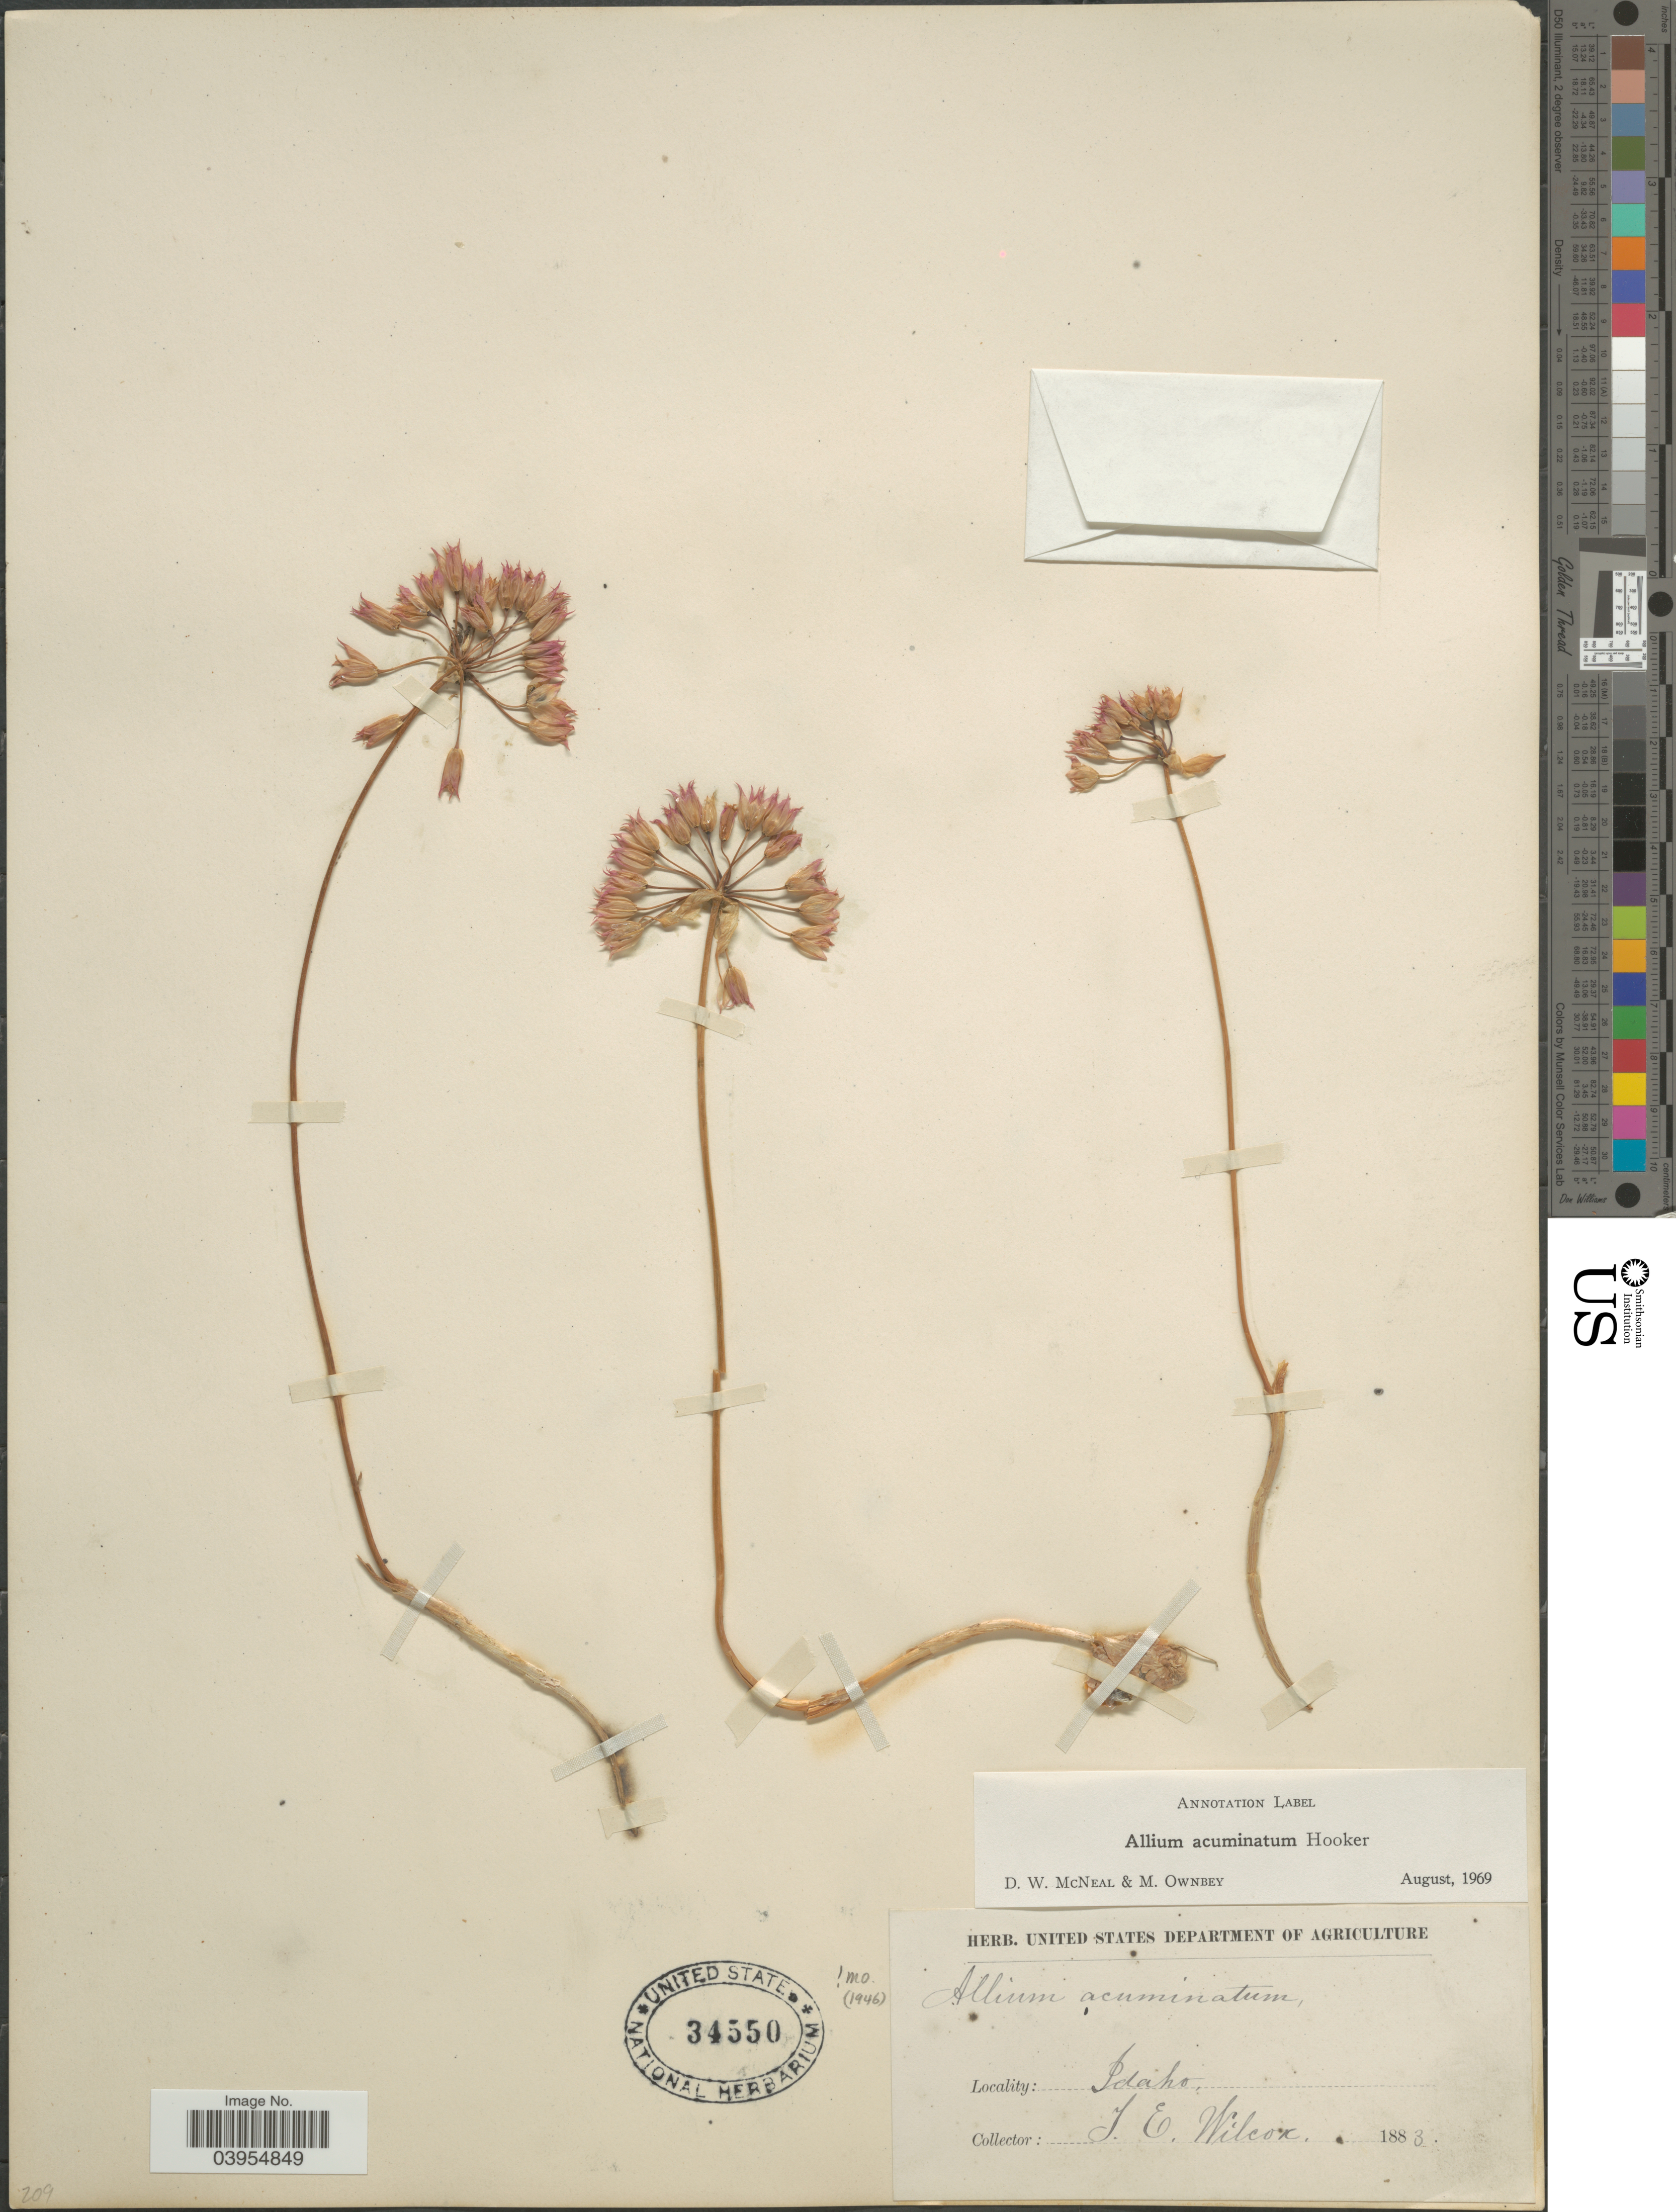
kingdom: Plantae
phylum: Tracheophyta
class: Liliopsida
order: Asparagales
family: Amaryllidaceae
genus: Allium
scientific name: Allium acuminatum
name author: Hook.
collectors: T. E. Wilcox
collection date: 1883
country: United States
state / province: Idaho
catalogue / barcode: US 34550